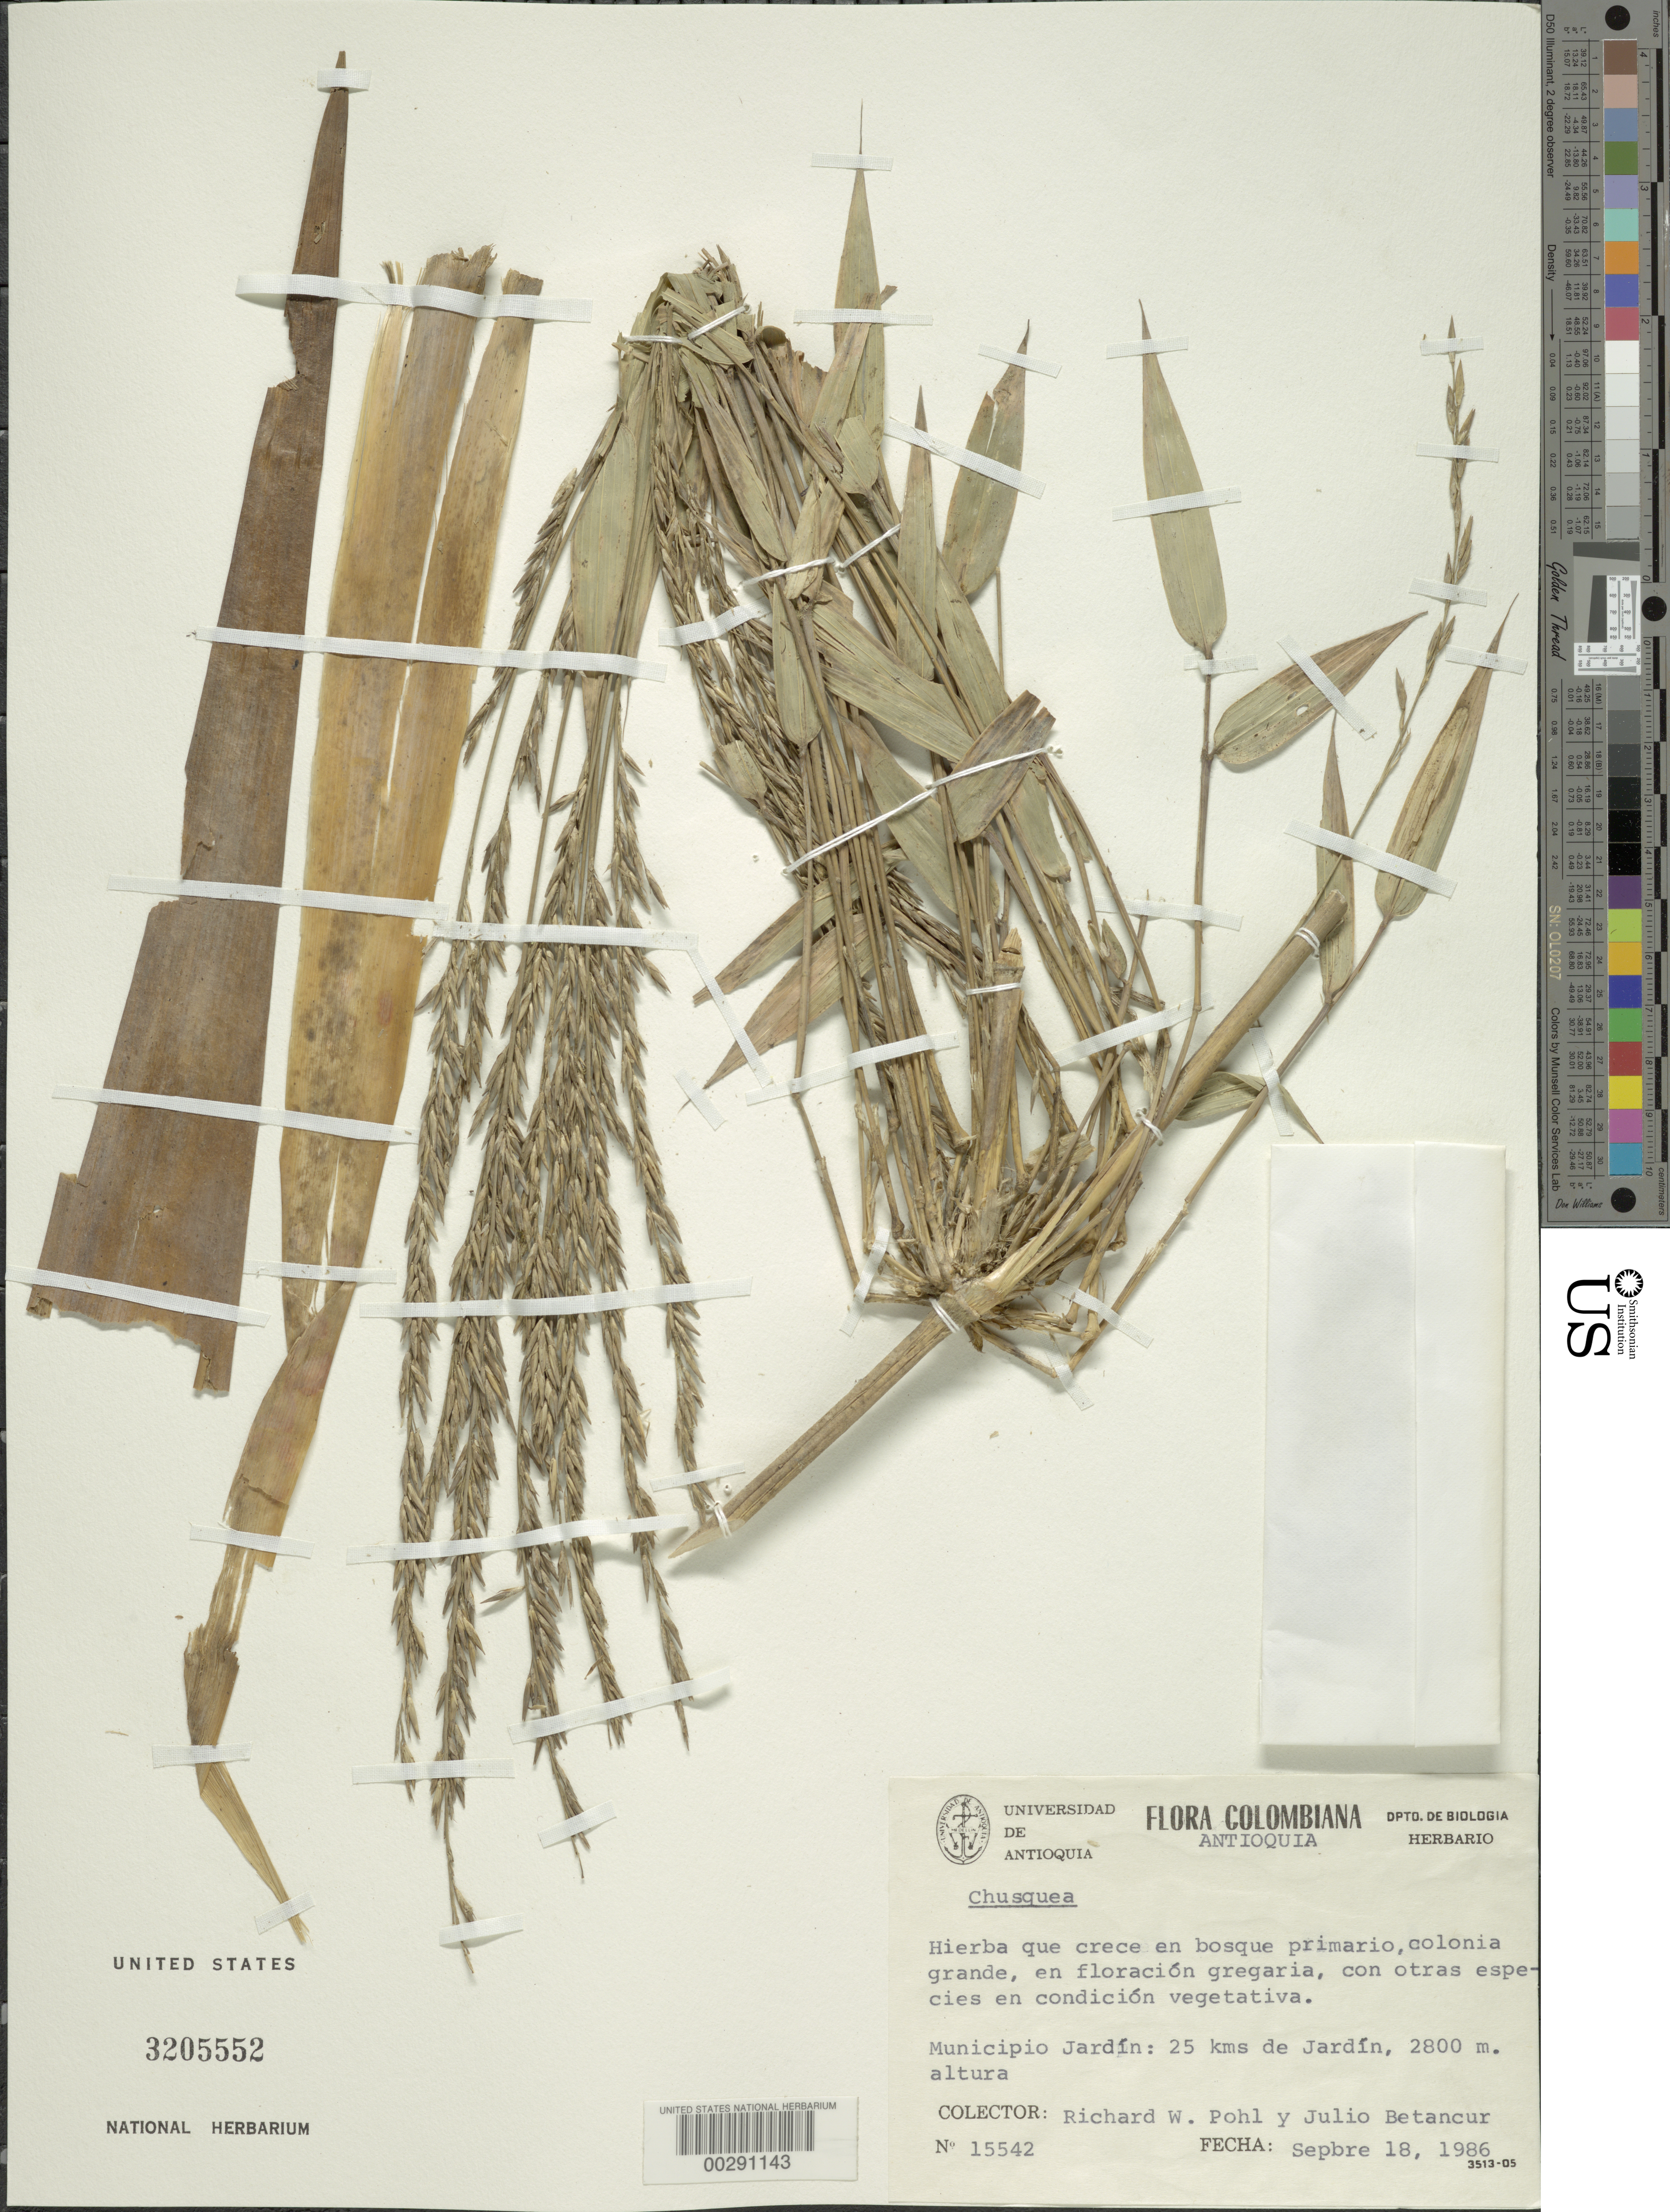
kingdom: Plantae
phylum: Tracheophyta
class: Liliopsida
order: Poales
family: Poaceae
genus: Chusquea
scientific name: Chusquea sp.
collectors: R. W. Pohl & J. C. Betancur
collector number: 15542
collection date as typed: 18 Sep 1986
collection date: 1986-09-18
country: Colombia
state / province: Antioquia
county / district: Jardín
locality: Mun Jardin, 25 km from Jardin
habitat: Primary forest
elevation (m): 2800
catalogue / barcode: US 3205552